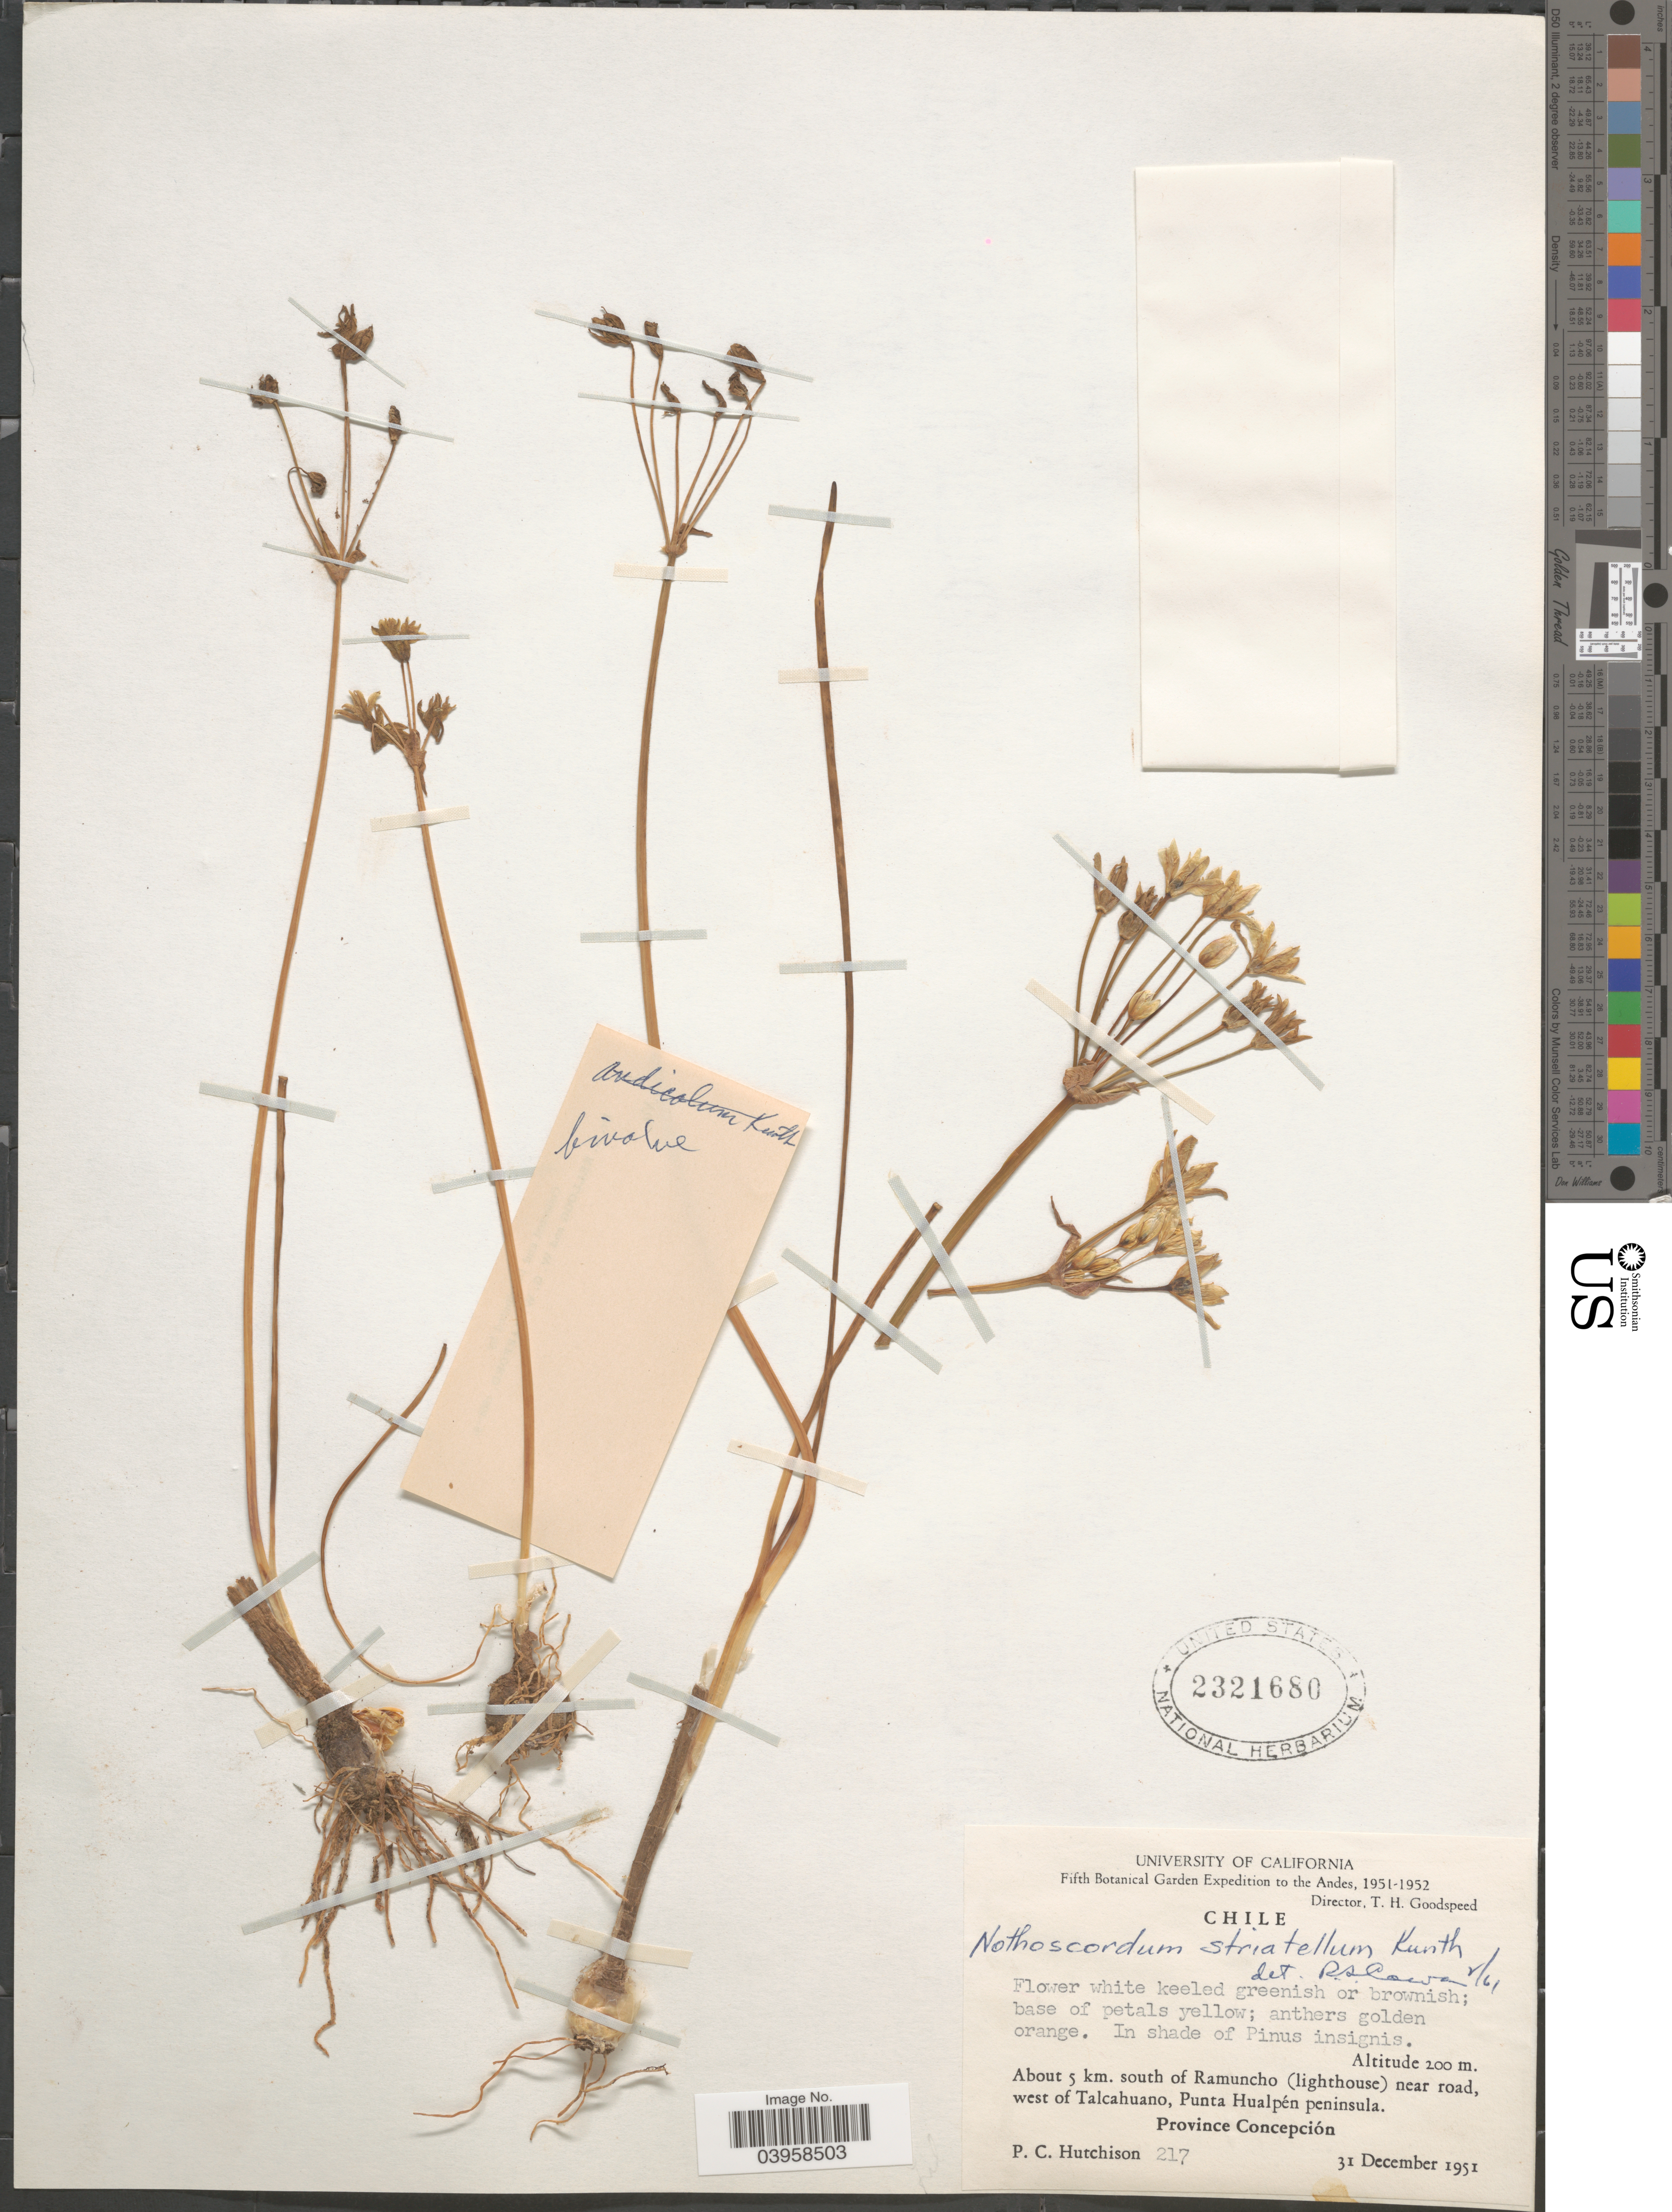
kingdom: Plantae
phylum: Tracheophyta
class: Liliopsida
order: Asparagales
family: Amaryllidaceae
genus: Nothoscordum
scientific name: Nothoscordum striatellum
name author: (Lindl.) Kunth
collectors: P. C. Hutchison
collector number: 217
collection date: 1951-12-31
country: Chile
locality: The Andes. About 5 km. south of Ramuncho (lighthouse) near road, west of Talcahuano, Punta Hualpén peninsula. Province Concepción.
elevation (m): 200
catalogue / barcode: US 2321680